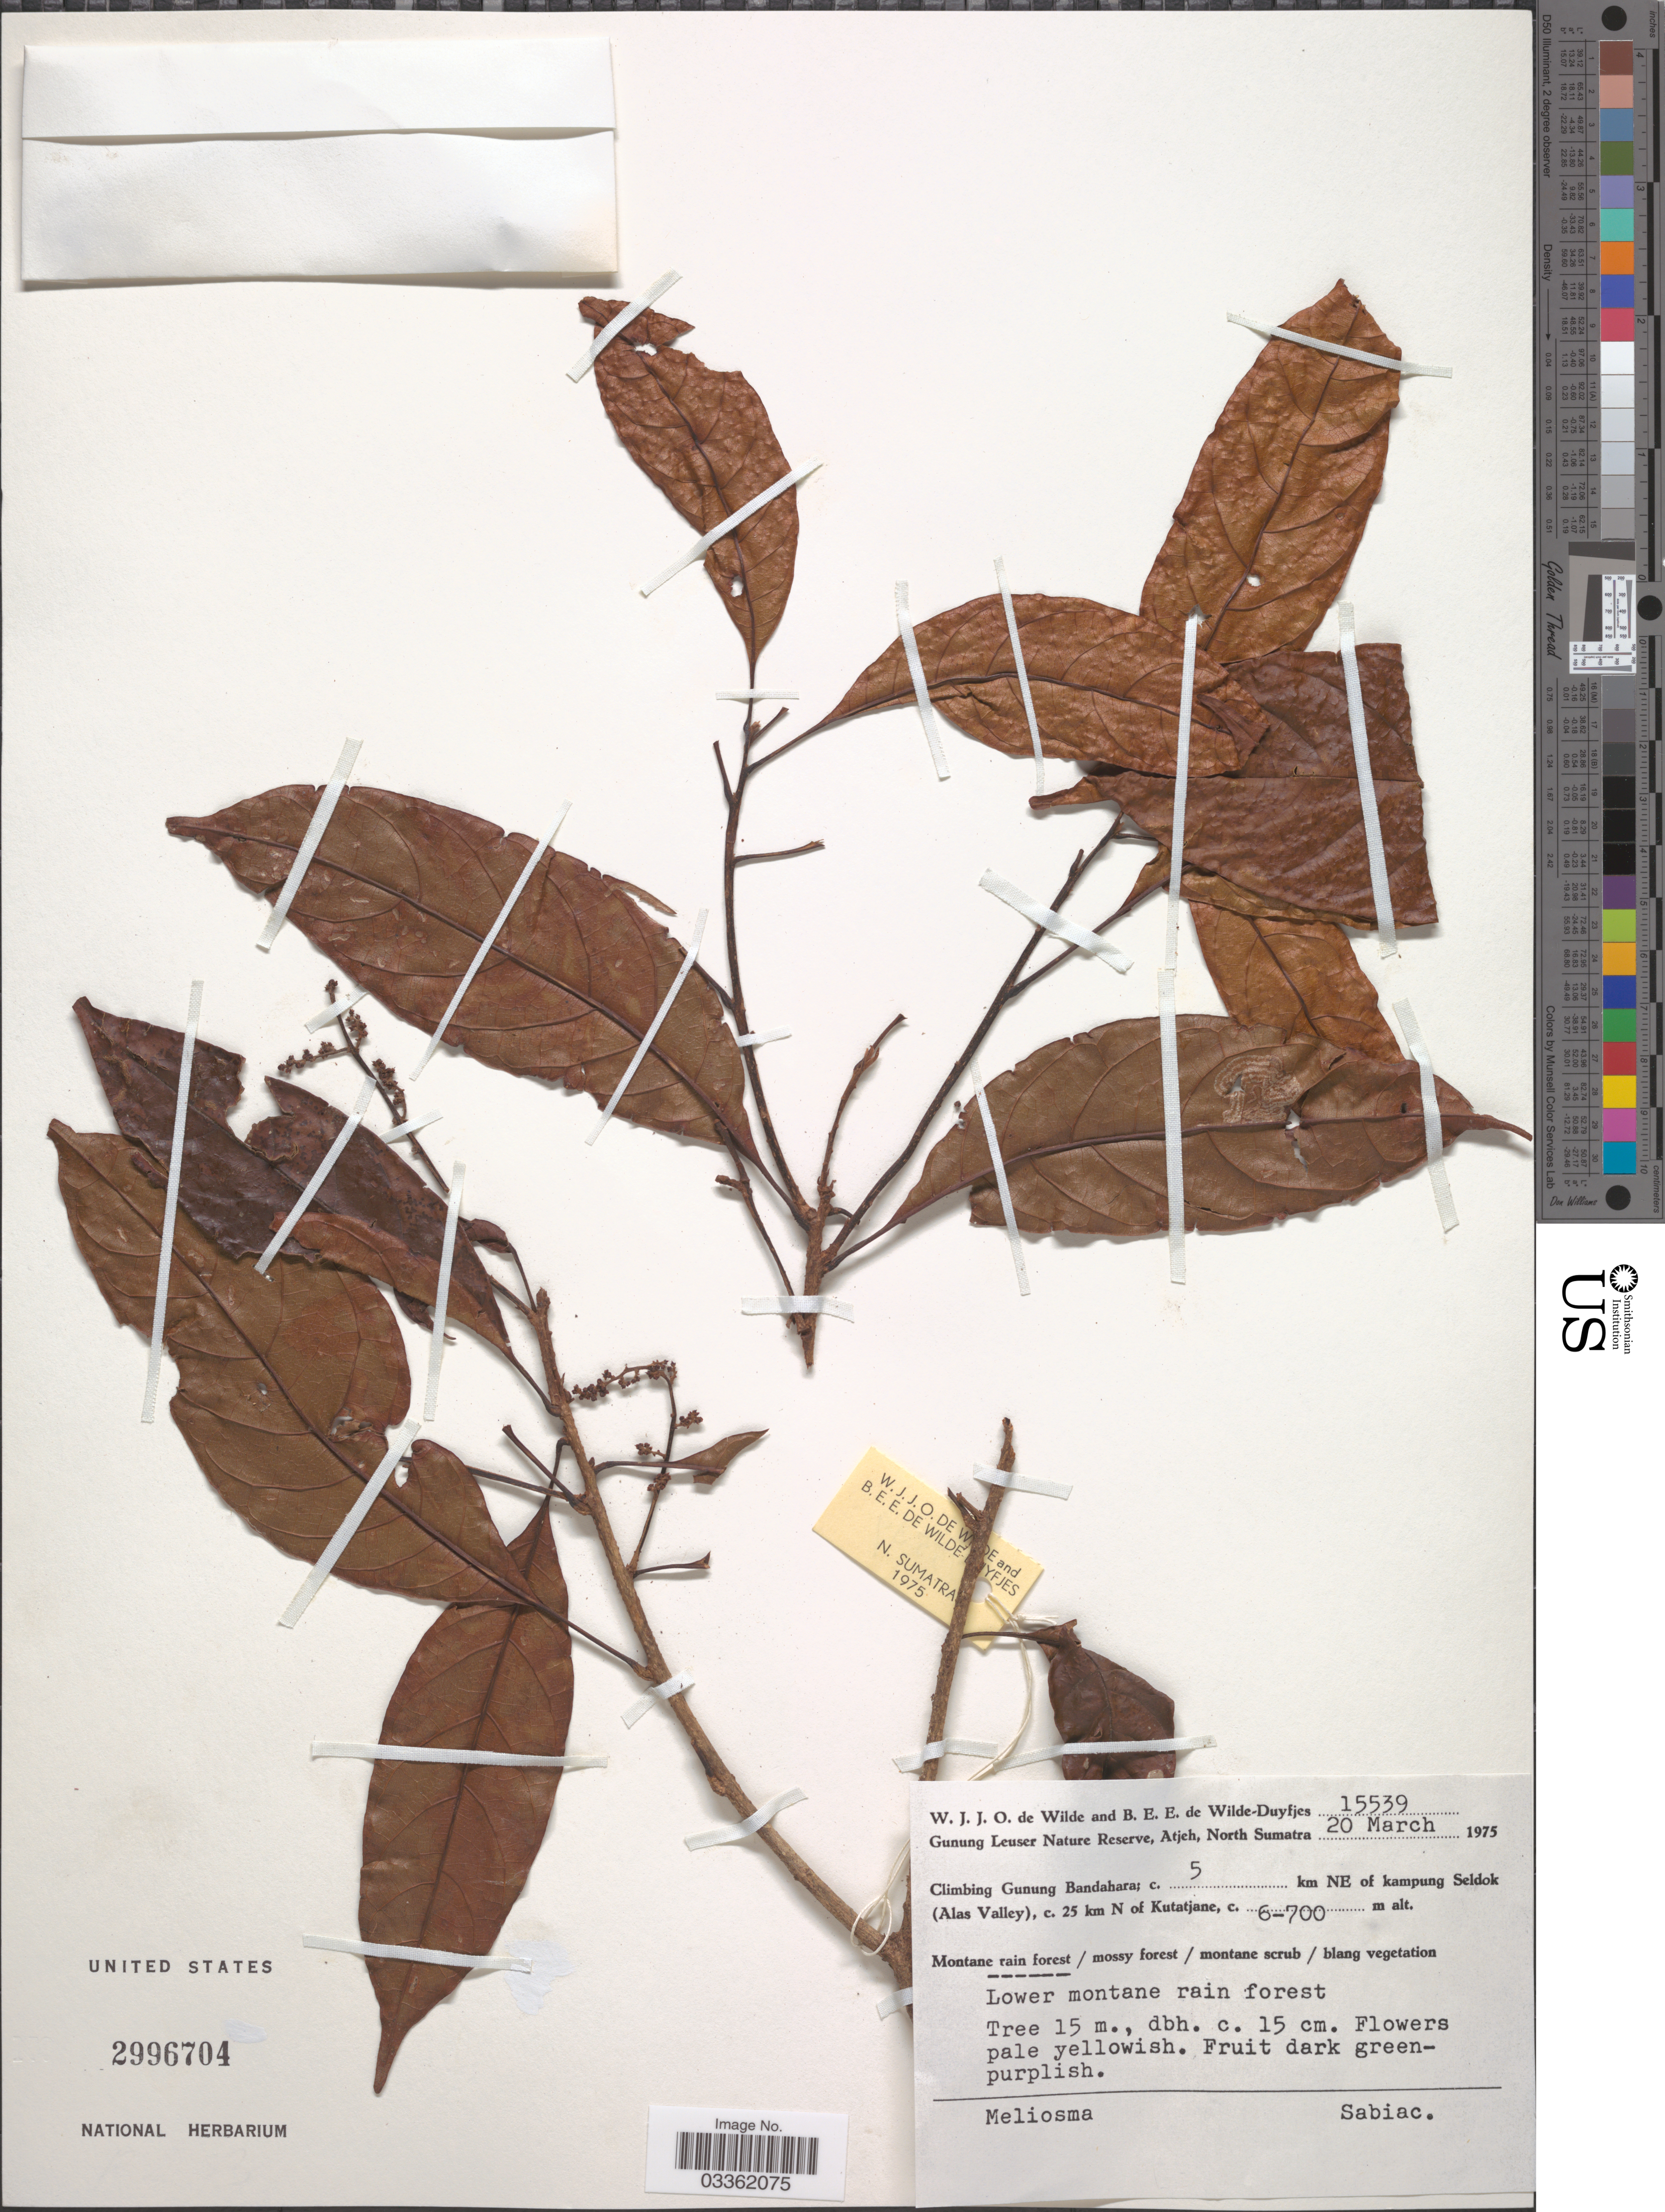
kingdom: Plantae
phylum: Tracheophyta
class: Magnoliopsida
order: Proteales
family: Sabiaceae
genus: Meliosma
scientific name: Meliosma sp.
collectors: W. J. de Wilde & B. E. de Wilde-Duyfjes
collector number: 15539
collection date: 1975-03-20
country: Indonesia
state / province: Sumatra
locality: Gunung Leuser Nature Reserve, Atjeh, North Sumatra. Climbing Gunung Bandahara; c. 5 km NE of kampung Seldok (Alas Valley), c. 25 km N of Kutatjane.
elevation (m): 600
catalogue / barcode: US 2996704